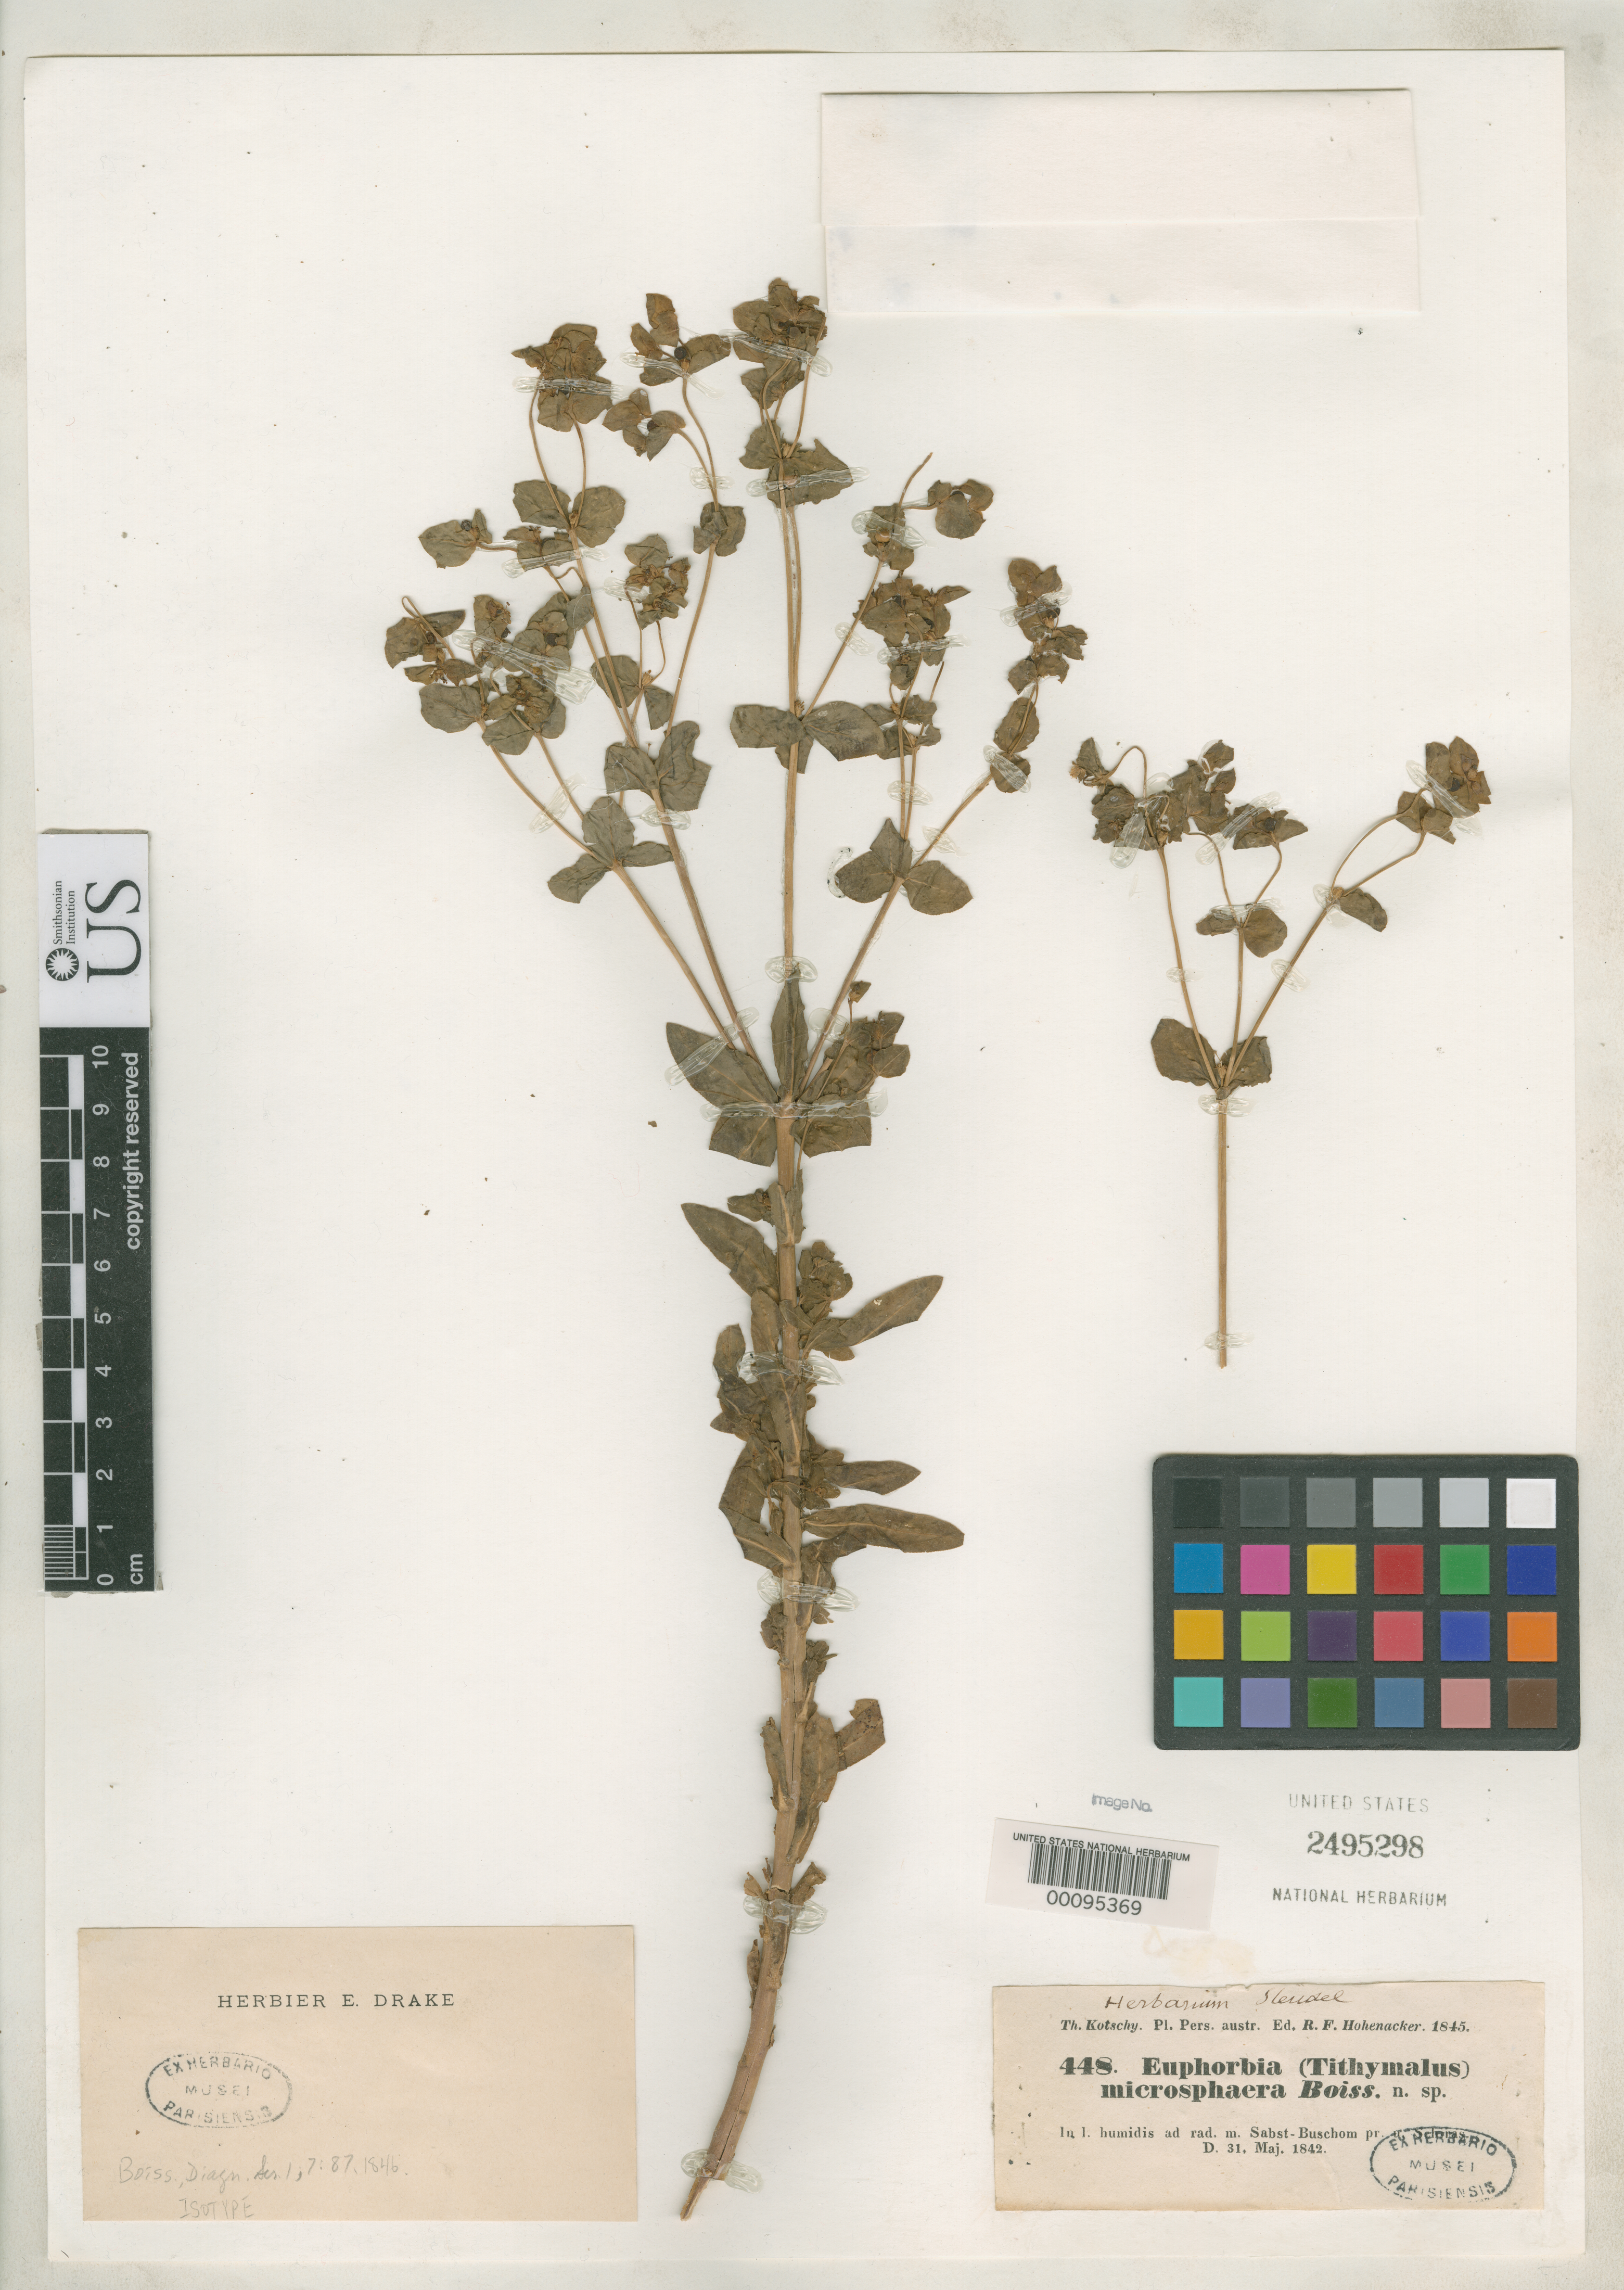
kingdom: Plantae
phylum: Tracheophyta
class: Magnoliopsida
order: Malpighiales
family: Euphorbiaceae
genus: Euphorbia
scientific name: Euphorbia microsphaera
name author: Boiss.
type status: Isotype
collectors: K. G. Kotschy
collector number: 448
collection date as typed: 31 May 1842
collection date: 1842-05-31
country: Iran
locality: Mt. Sabst-Buschom near Schiras.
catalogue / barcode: US 2495298